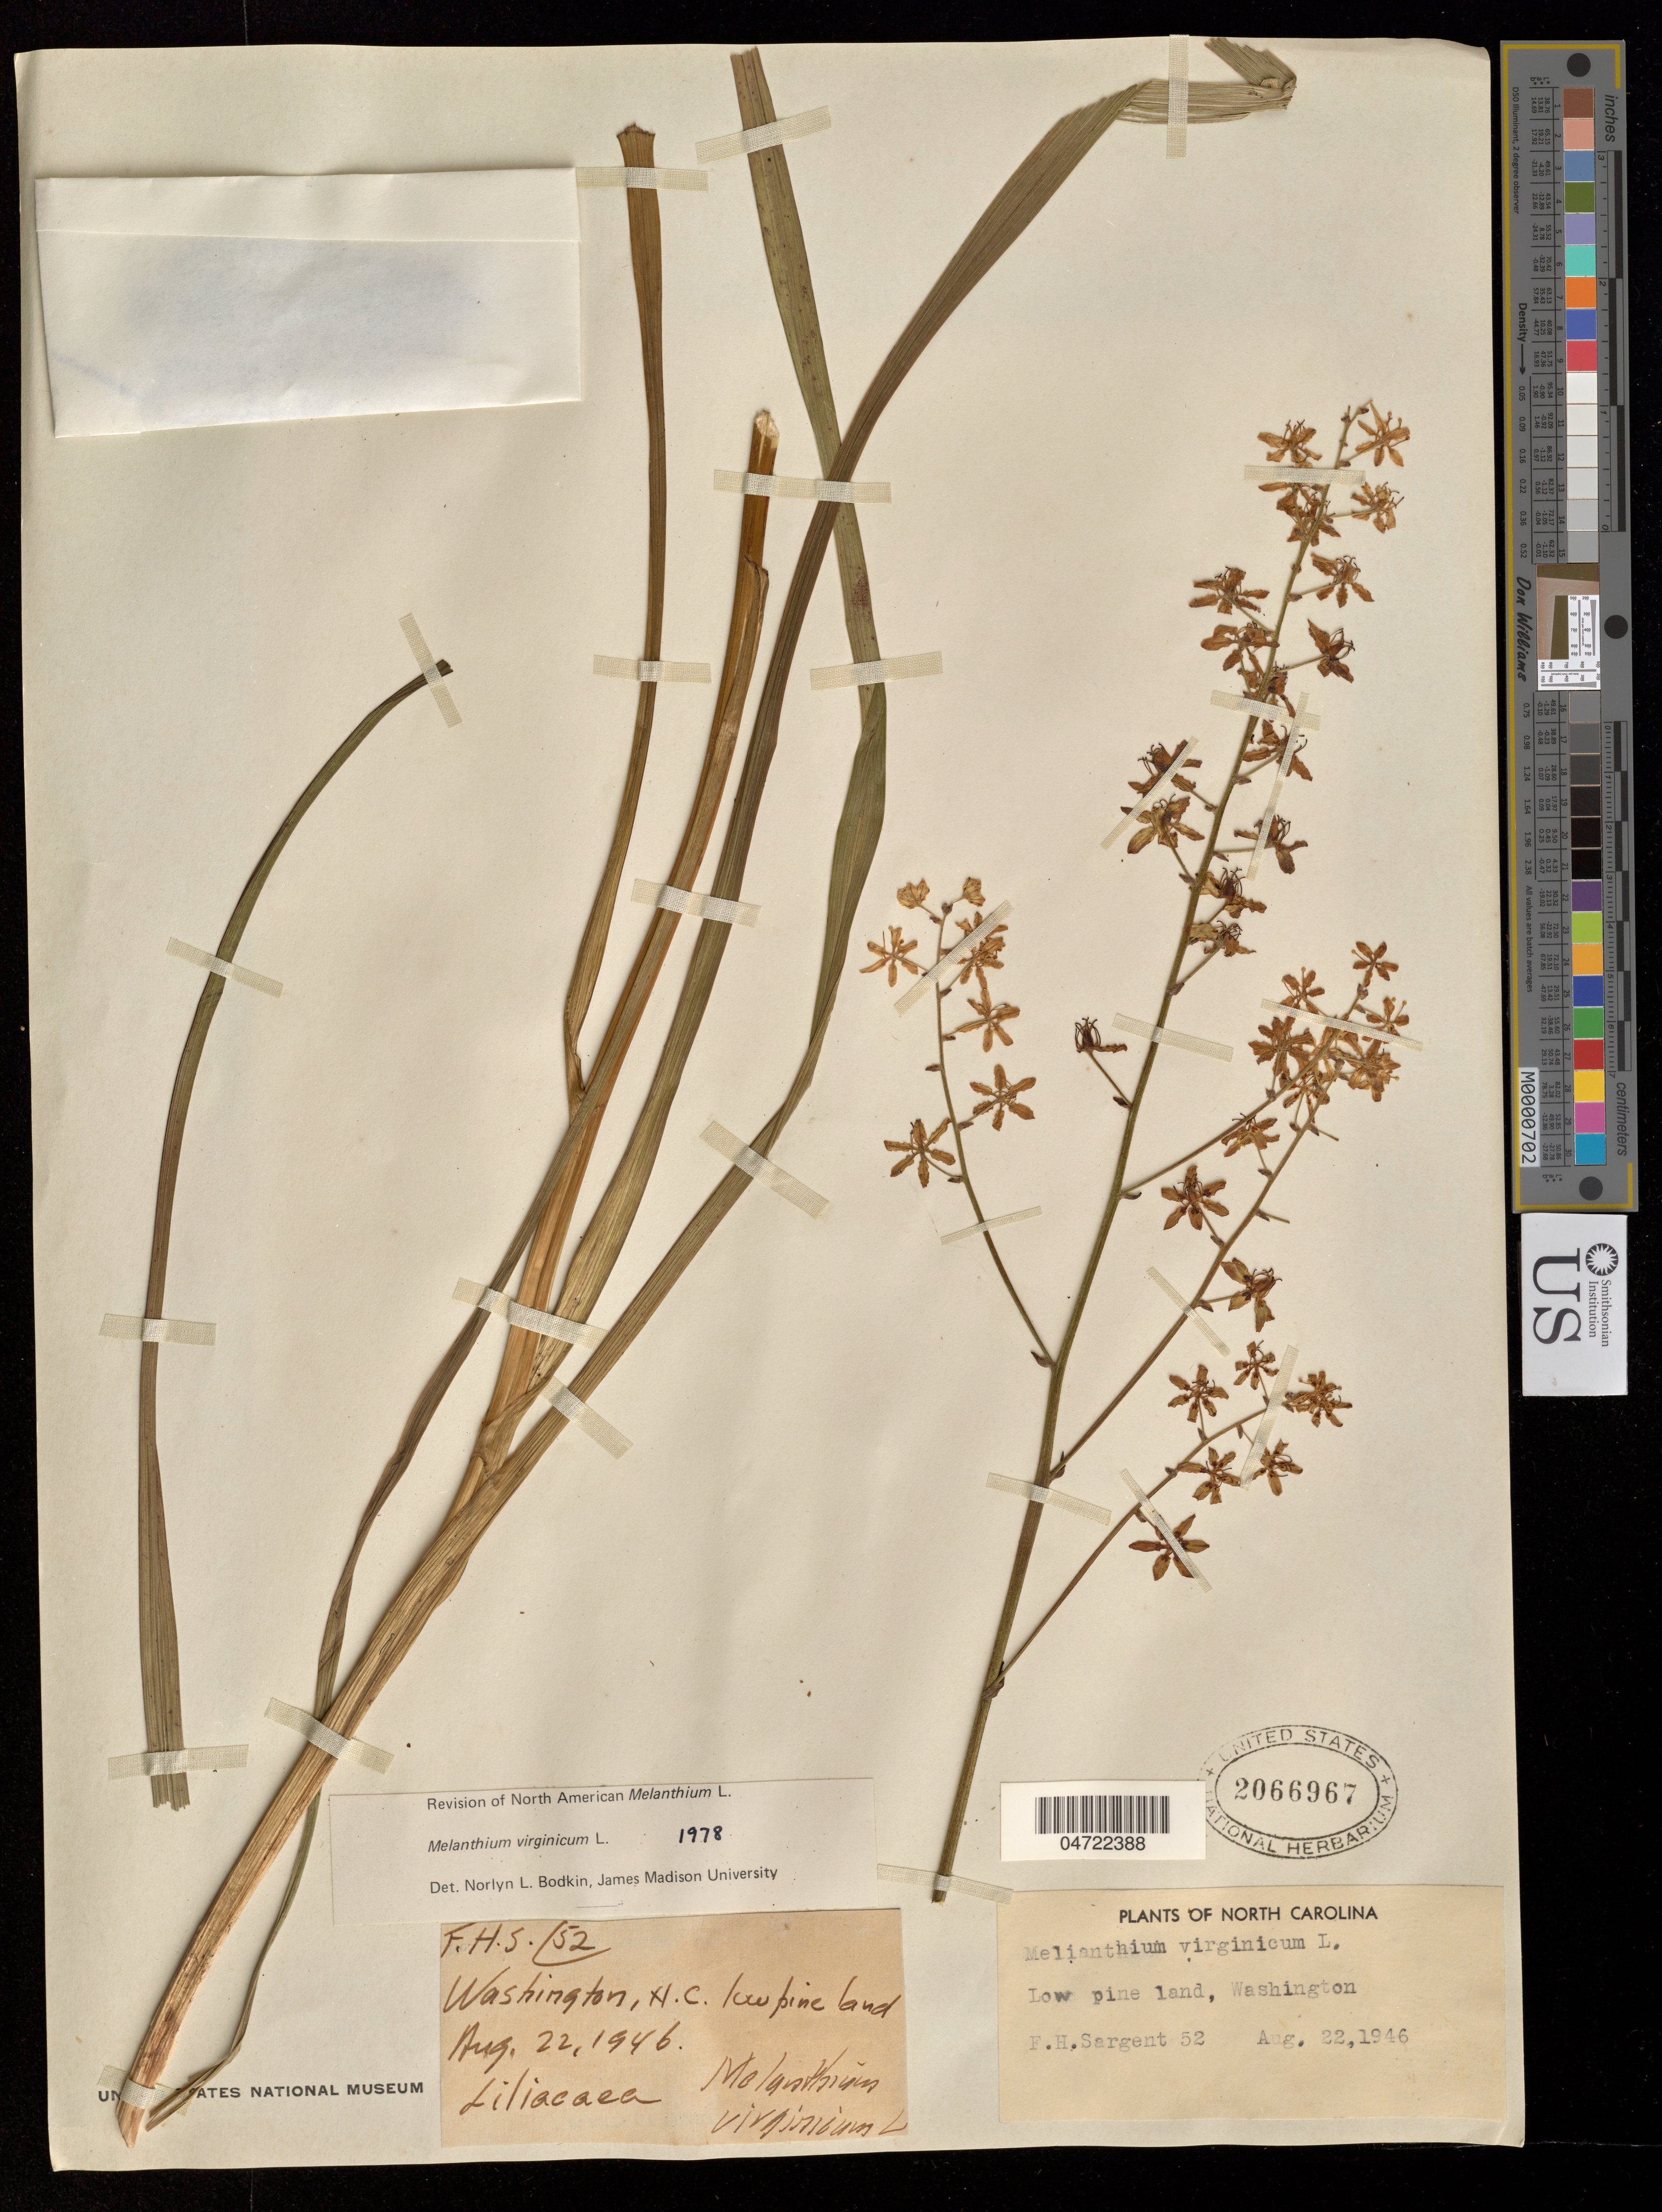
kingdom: Plantae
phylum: Tracheophyta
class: Liliopsida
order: Liliales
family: Melanthiaceae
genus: Melanthium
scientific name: Melanthium virginicum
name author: L.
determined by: Bodkin, N. L.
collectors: F. H. Sargent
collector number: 52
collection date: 1946-08-22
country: United States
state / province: North Carolina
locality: Washington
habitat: Low pine land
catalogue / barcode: US 2066967